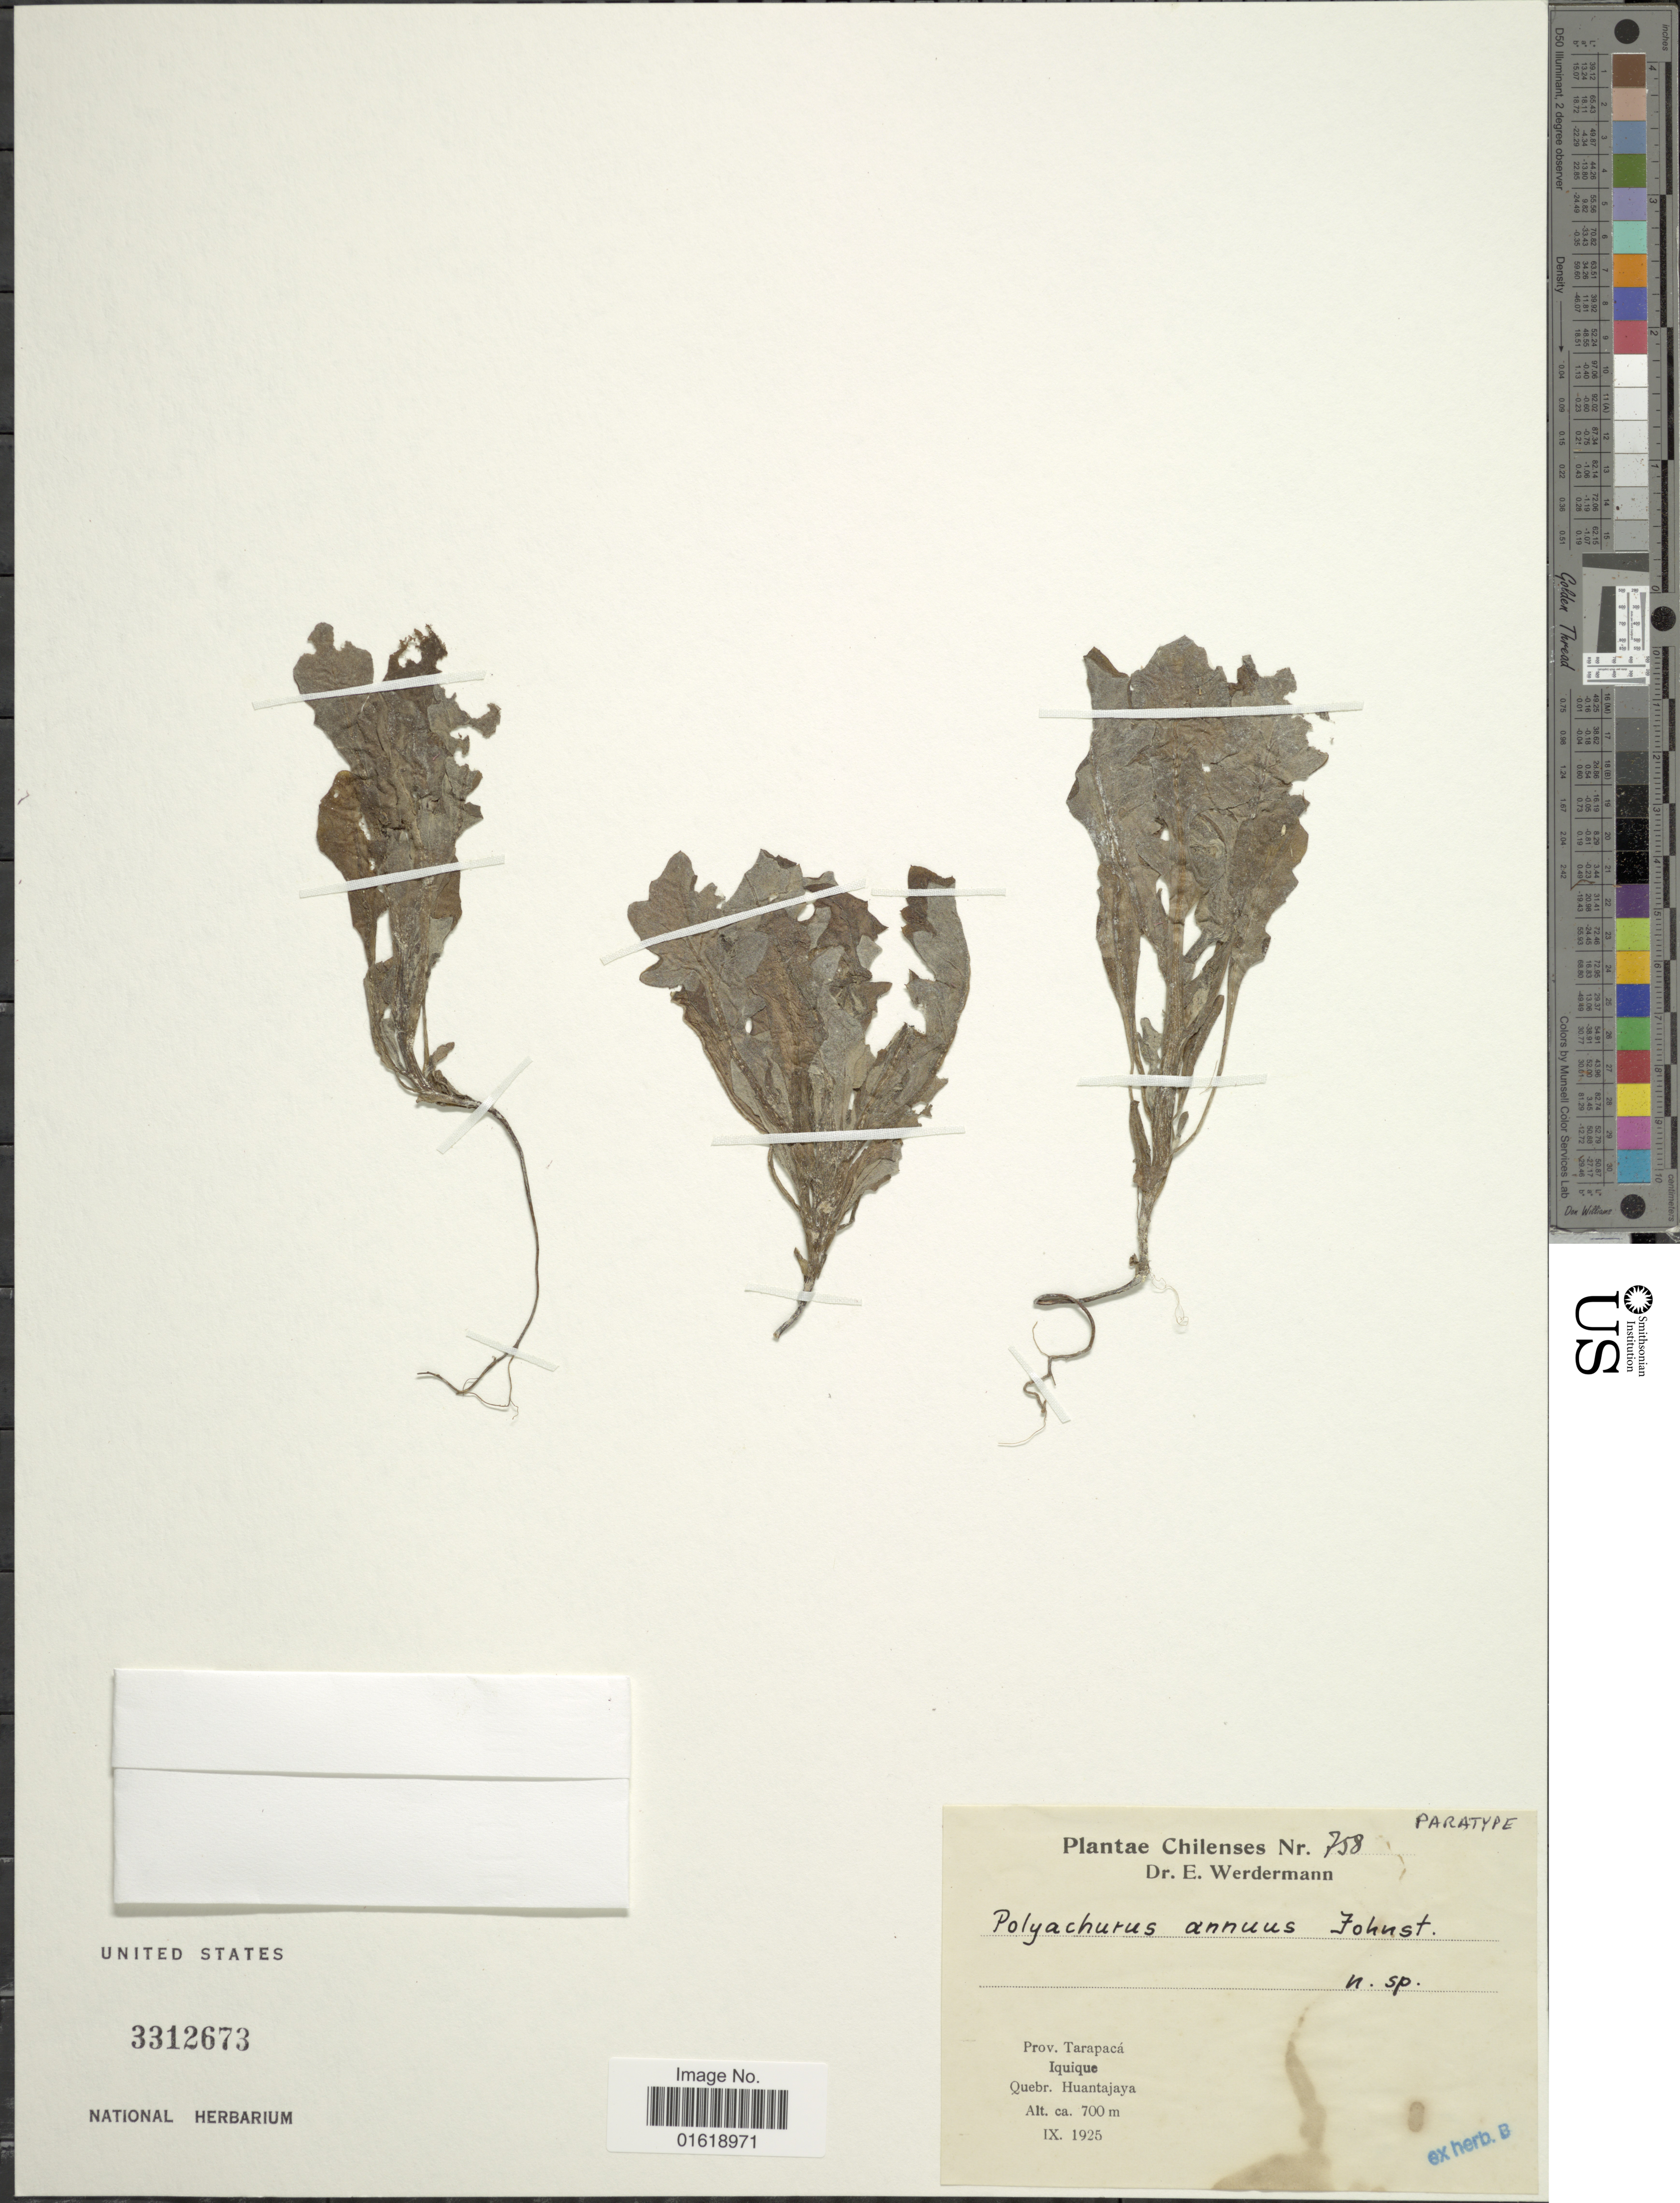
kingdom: Plantae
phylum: Tracheophyta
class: Magnoliopsida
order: Asterales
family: Asteraceae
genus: Polyachyrus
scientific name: Polyachyrus annuus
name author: I.M. Johnst.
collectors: E. Werdermann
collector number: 758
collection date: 1925-09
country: Chile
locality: Prov. Tarapacá. Iquique. Quebr. Huantajaya.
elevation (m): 700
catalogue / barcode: US 3312673